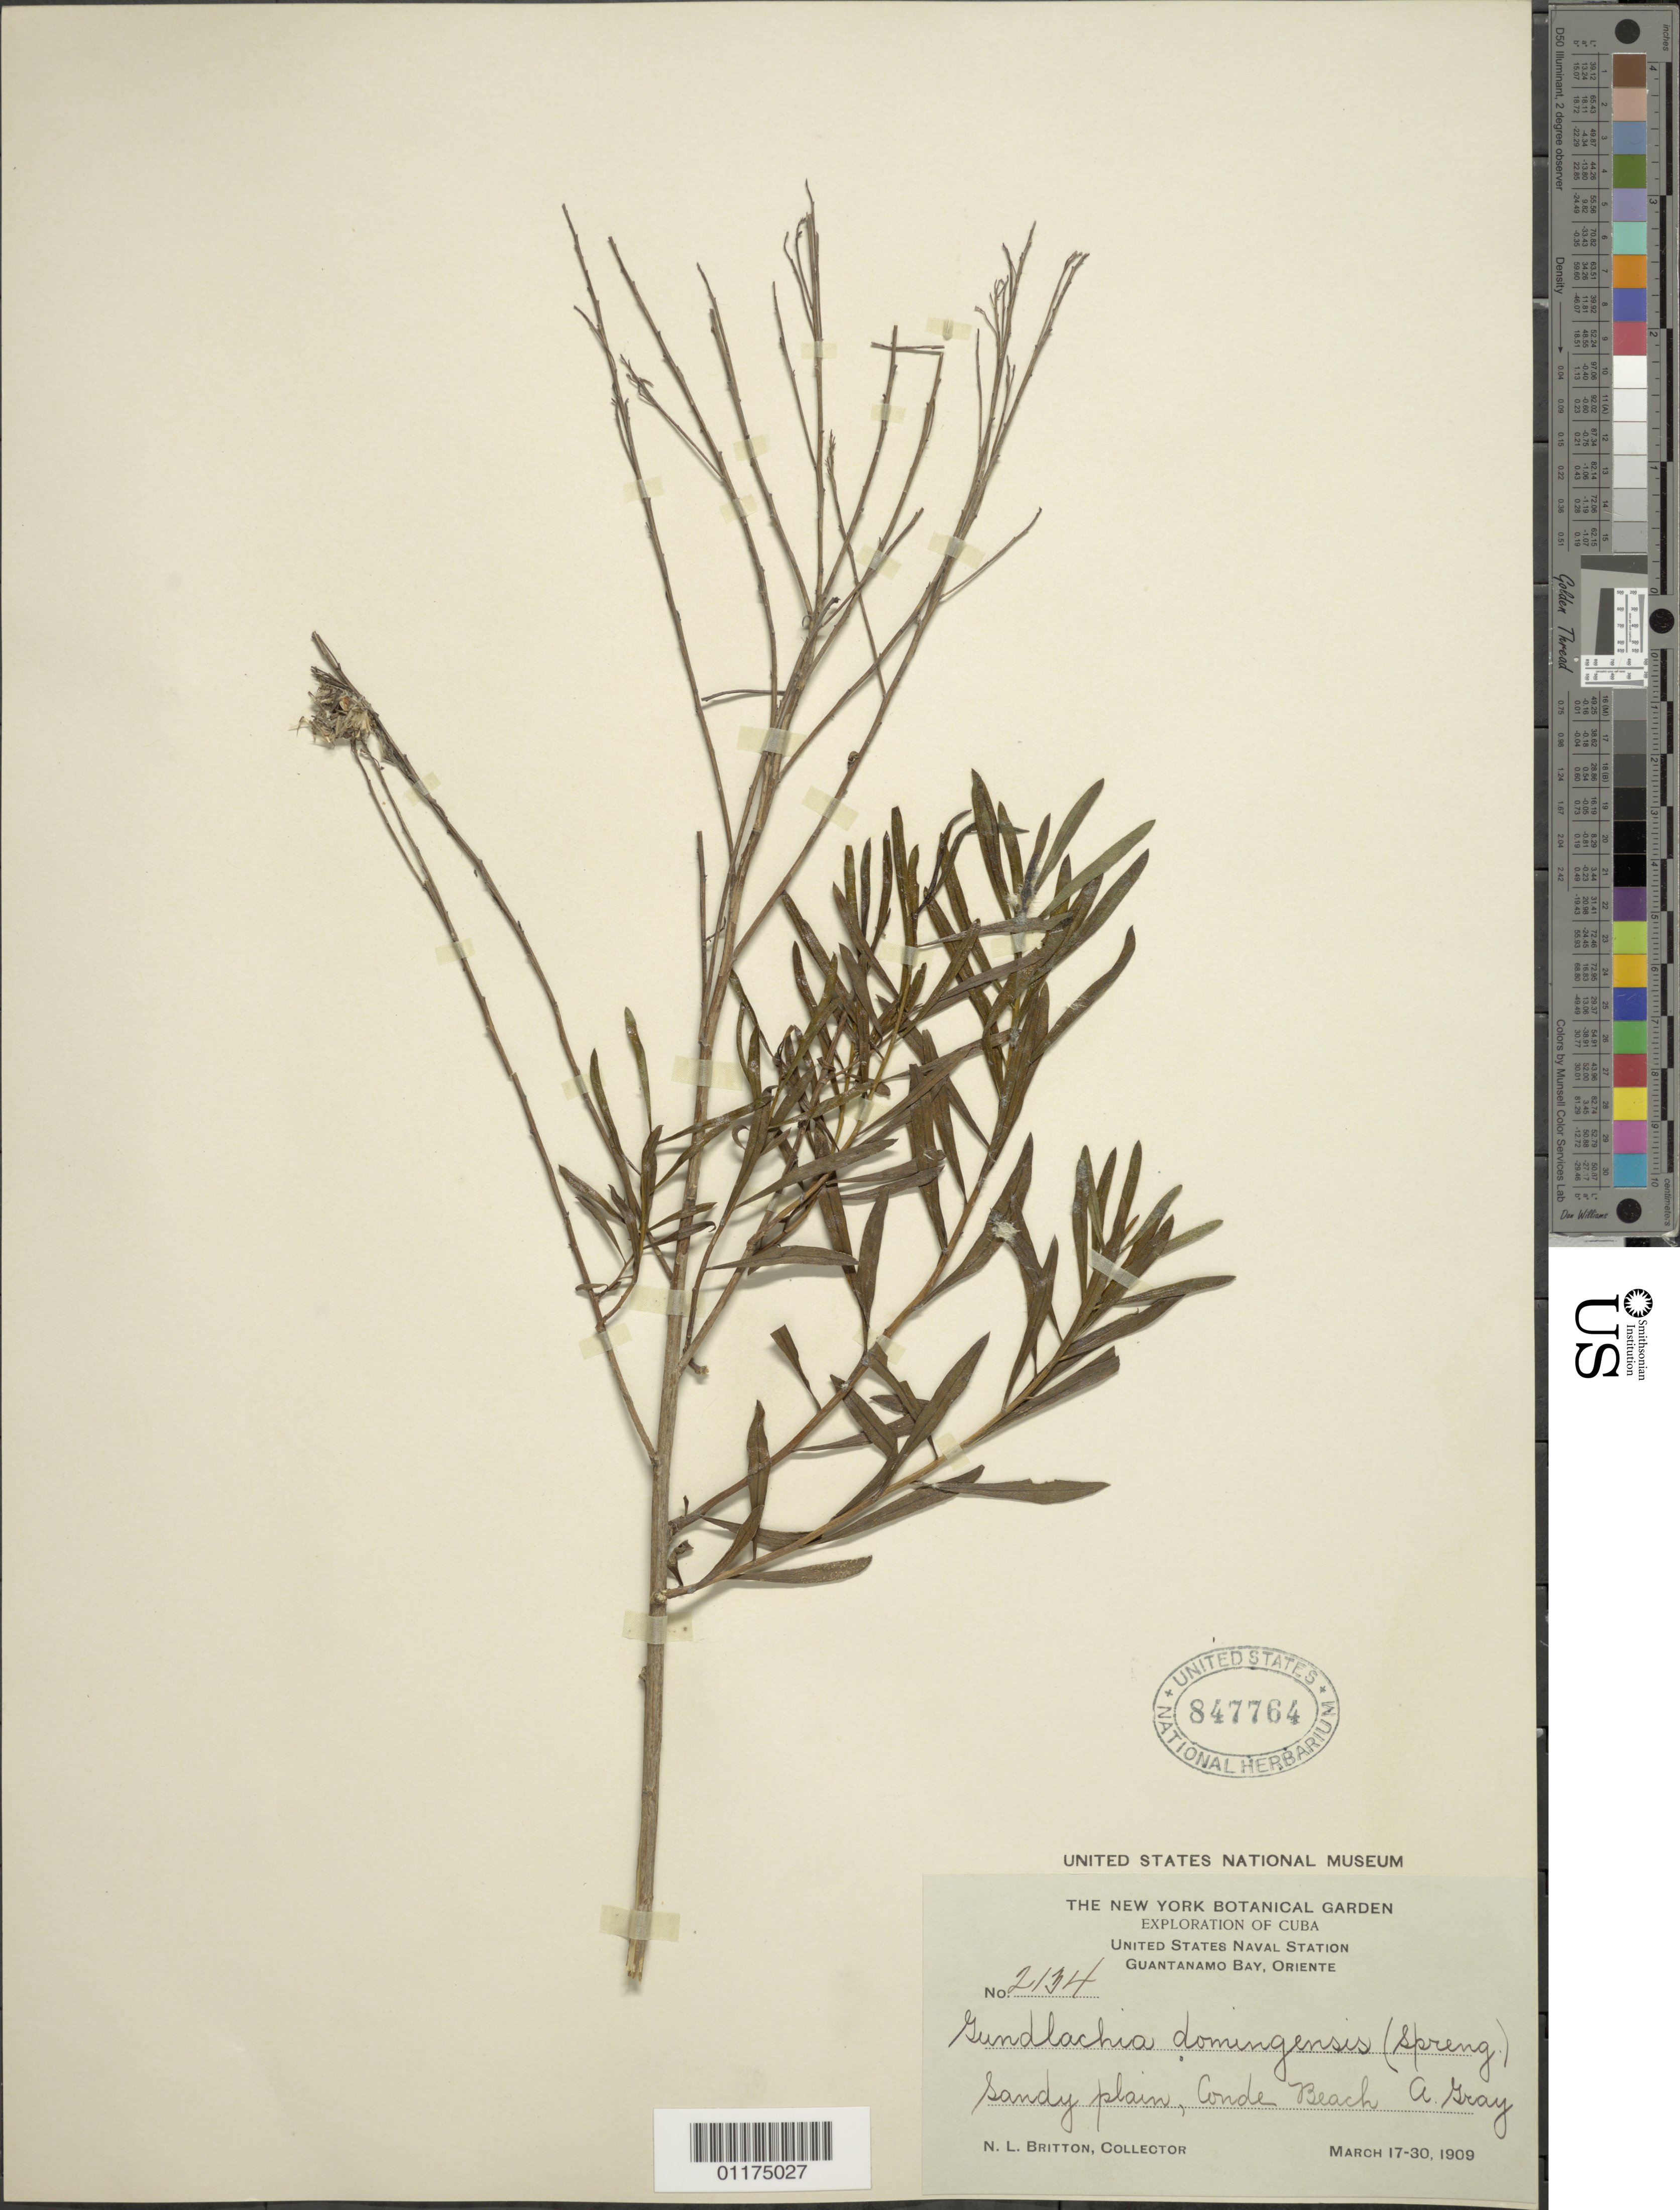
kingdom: Plantae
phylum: Tracheophyta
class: Magnoliopsida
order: Asterales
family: Asteraceae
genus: Gundlachia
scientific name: Gundlachia domingensis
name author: (Spreng.) A. Gray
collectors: N. Britton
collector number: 2134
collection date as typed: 17 Mar 1909 to 30 Mar 1909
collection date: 1909-03-17/1909-03-30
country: Cuba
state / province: Oriente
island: Cuba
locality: Guantanamo Bay. Conde Beach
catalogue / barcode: US 847764